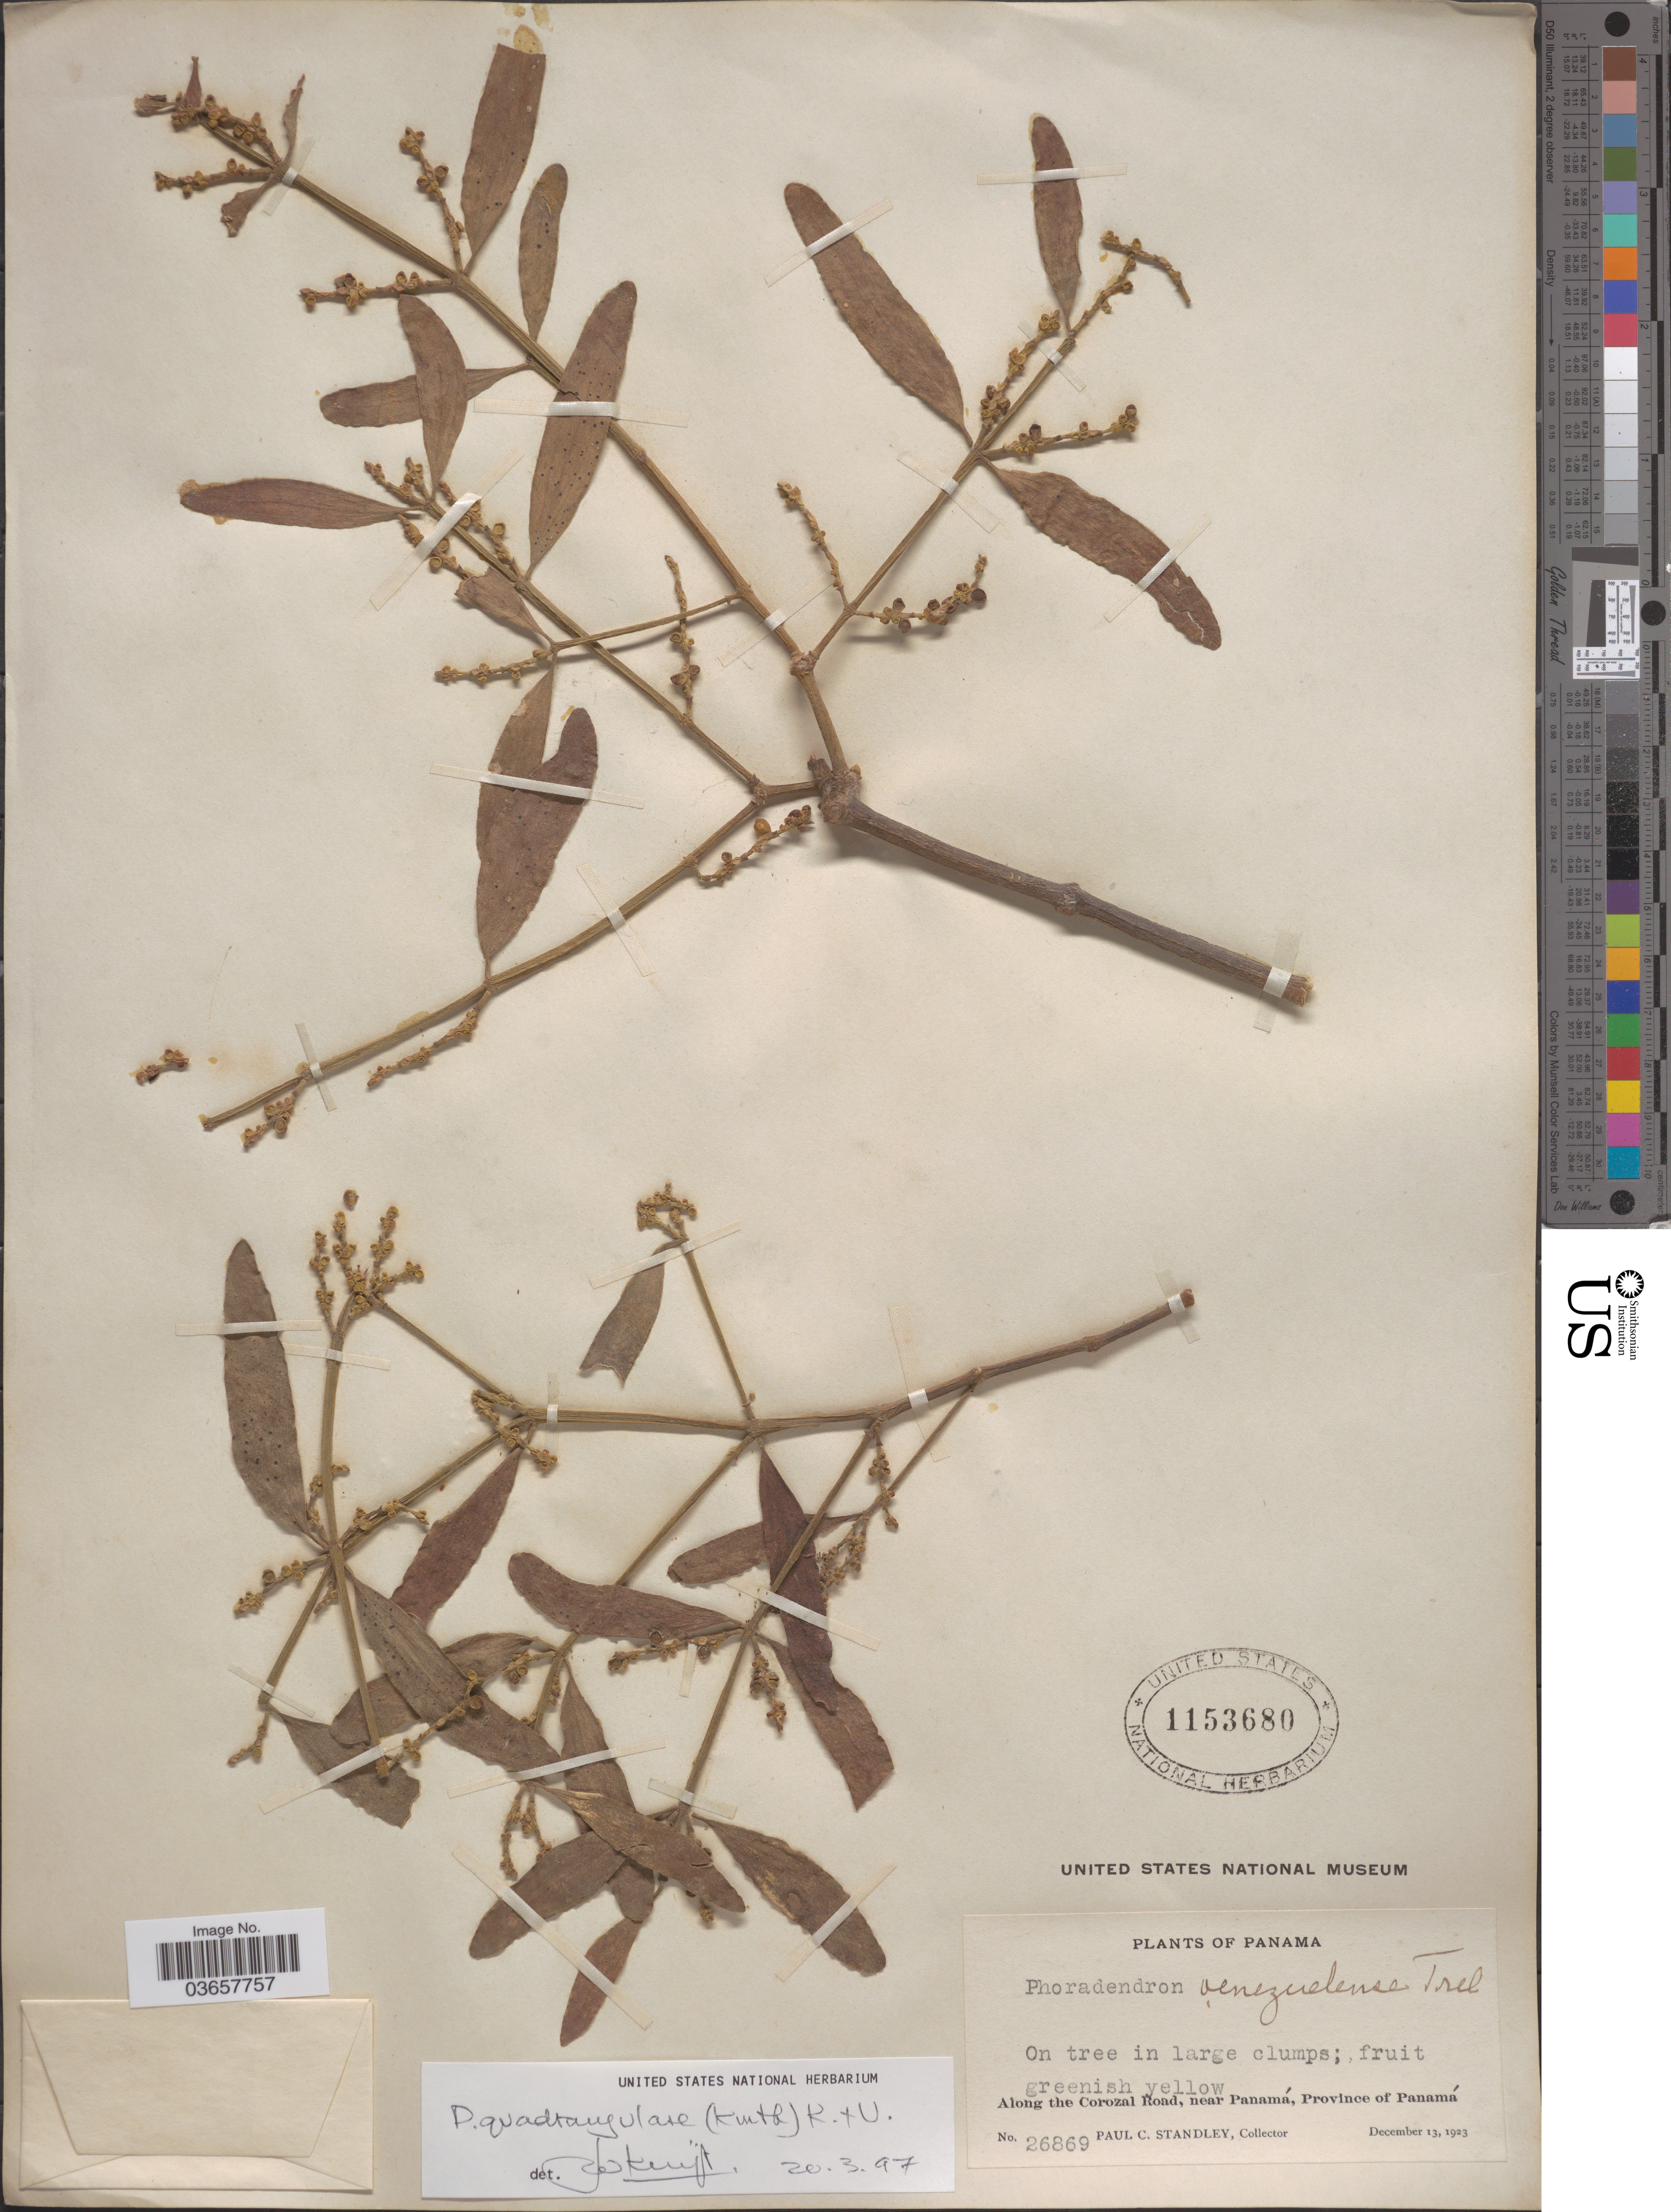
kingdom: Plantae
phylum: Tracheophyta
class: Magnoliopsida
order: Santalales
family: Viscaceae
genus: Phoradendron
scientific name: Phoradendron quadrangulare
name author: (Kunth) Griseb.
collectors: P. C. Standley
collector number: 26869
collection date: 1923-12-13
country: Panama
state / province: Panamá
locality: Along the Corozal Road, near Panamá.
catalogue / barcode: US 1153680